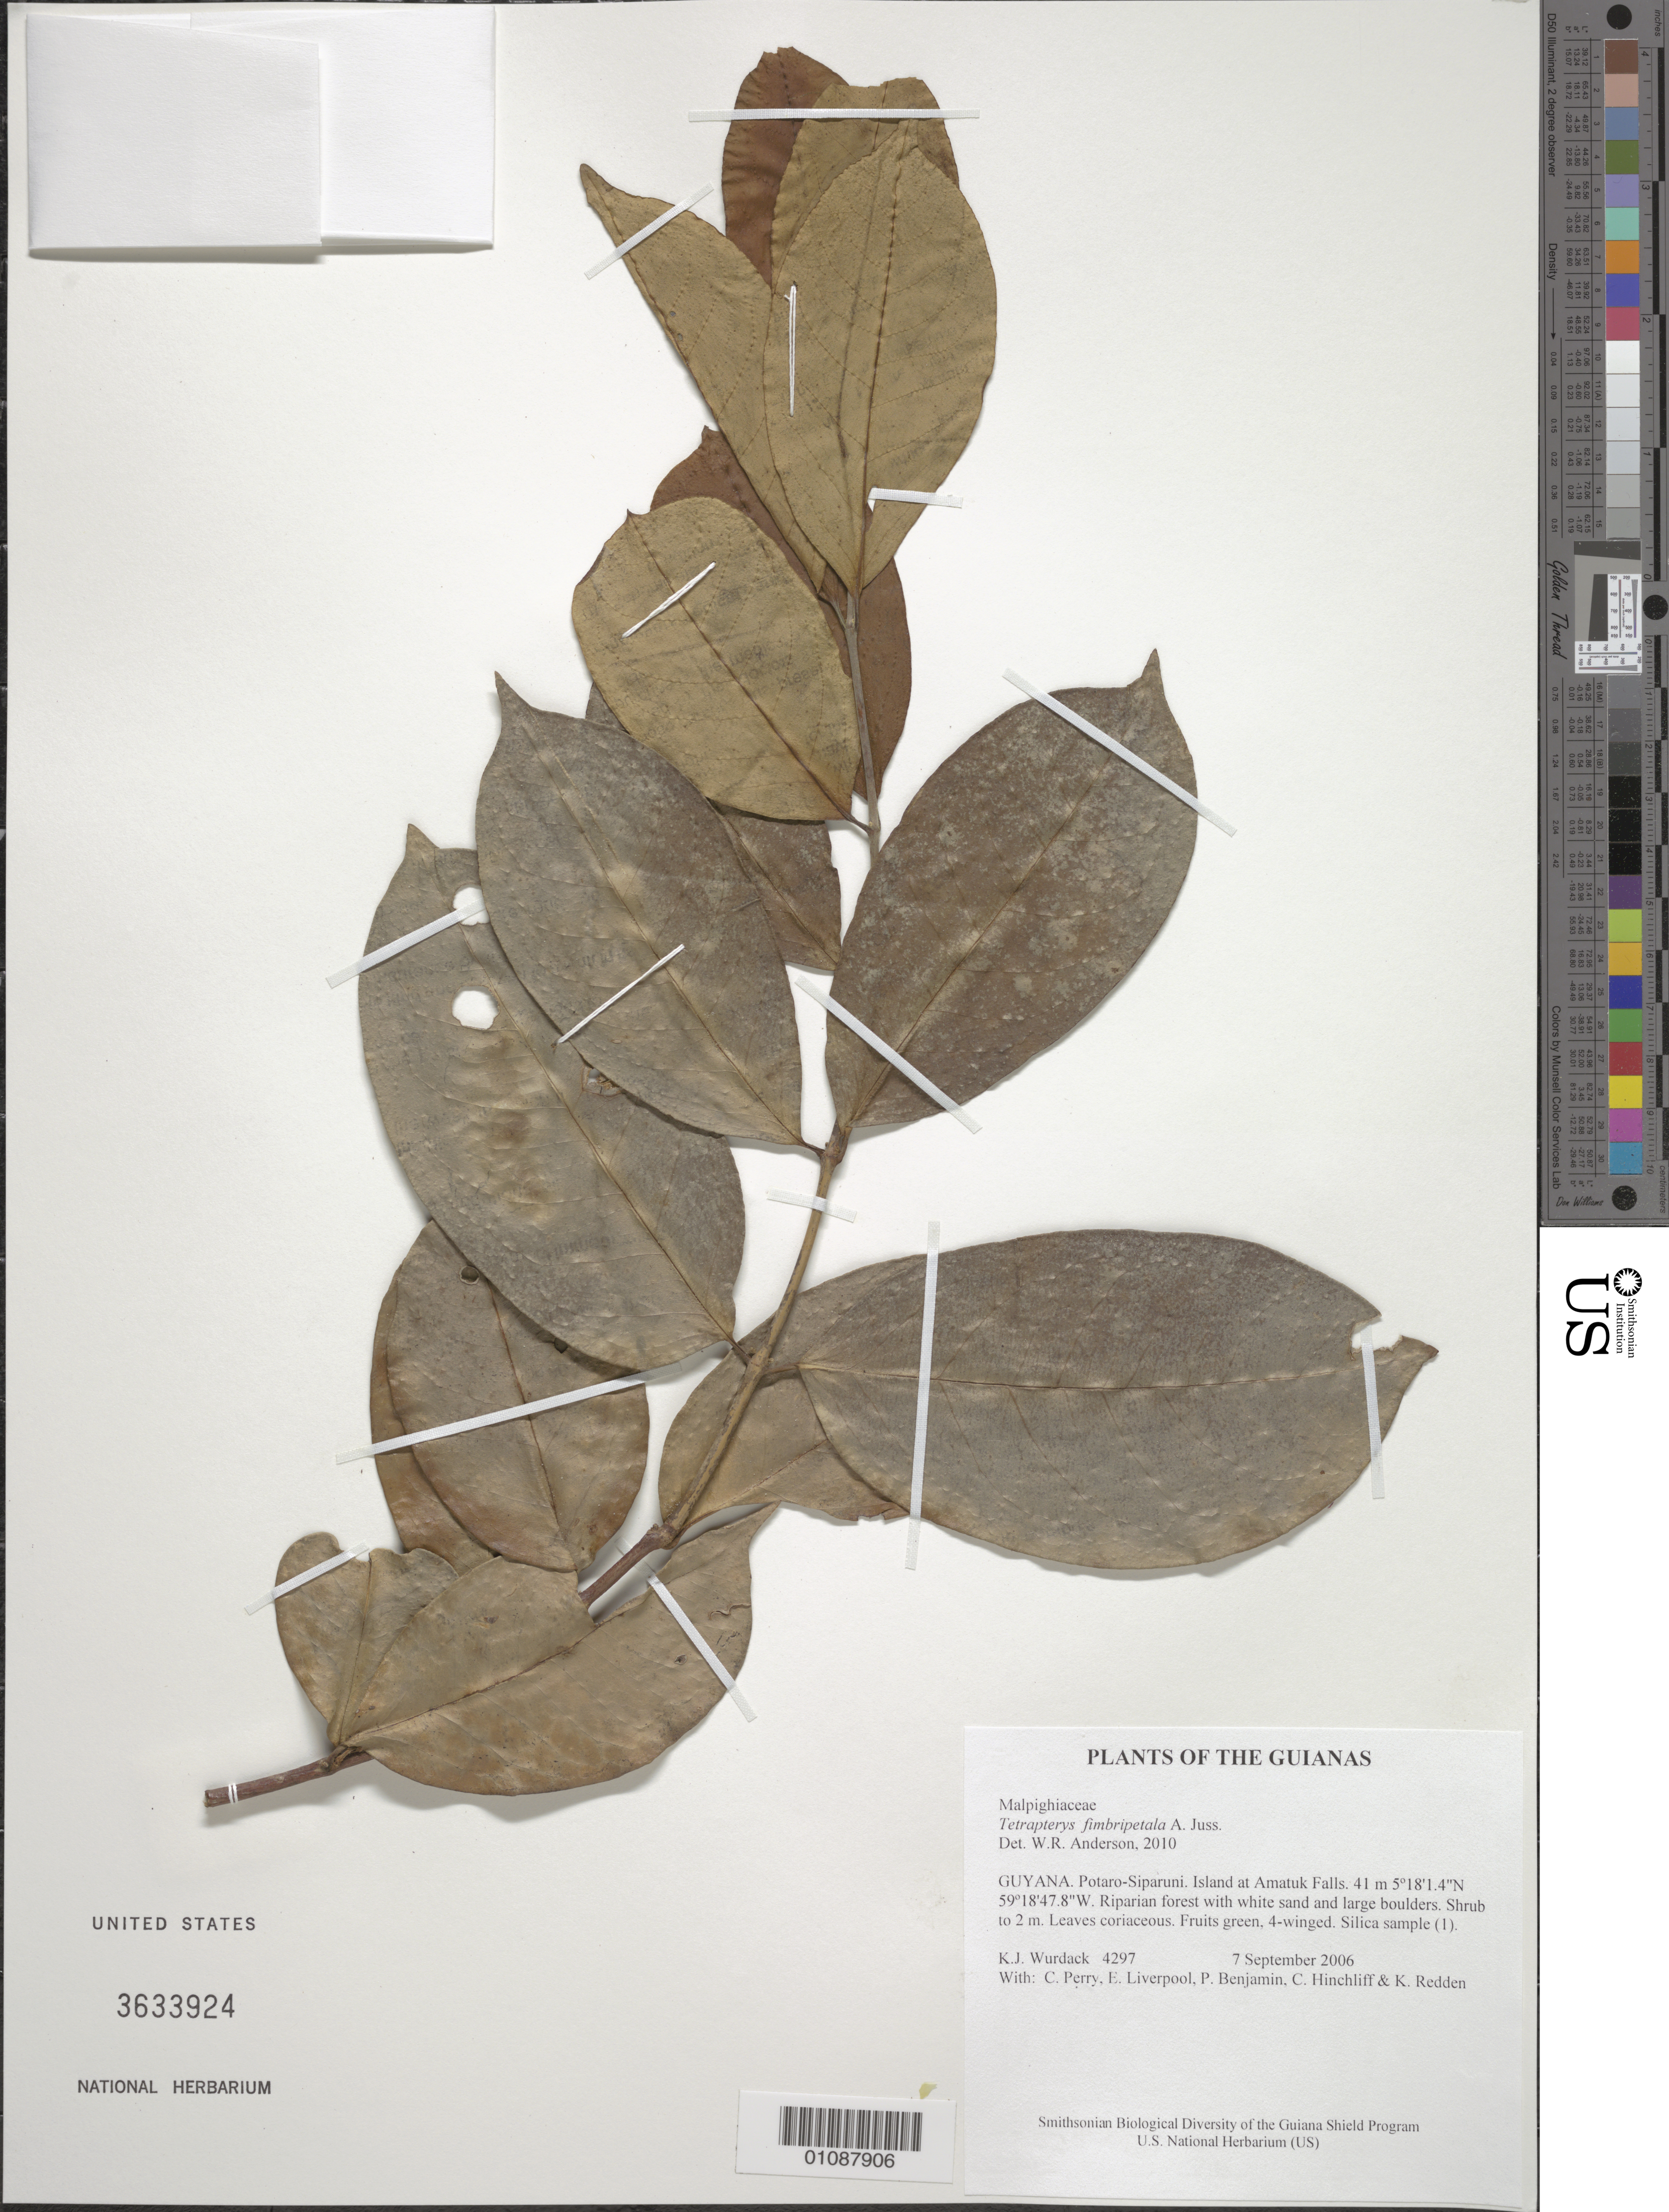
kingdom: Plantae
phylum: Tracheophyta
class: Magnoliopsida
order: Malpighiales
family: Malpighiaceae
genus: Glicophyllum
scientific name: Glicophyllum fimbripetalum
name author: (A. Juss.) R.F. Almeida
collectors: K. Wurdack, C. Perry, E. Liverpool, P. Benjamin, C. E. Hinchliff & K. M. Redden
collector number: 4297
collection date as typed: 7 September 2006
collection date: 2006-09-07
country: Guyana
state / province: Potaro-Siparuni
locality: Island at Amatuk Falls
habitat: Riparian forest with white sand and large boulders.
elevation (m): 41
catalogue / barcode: US 3633924